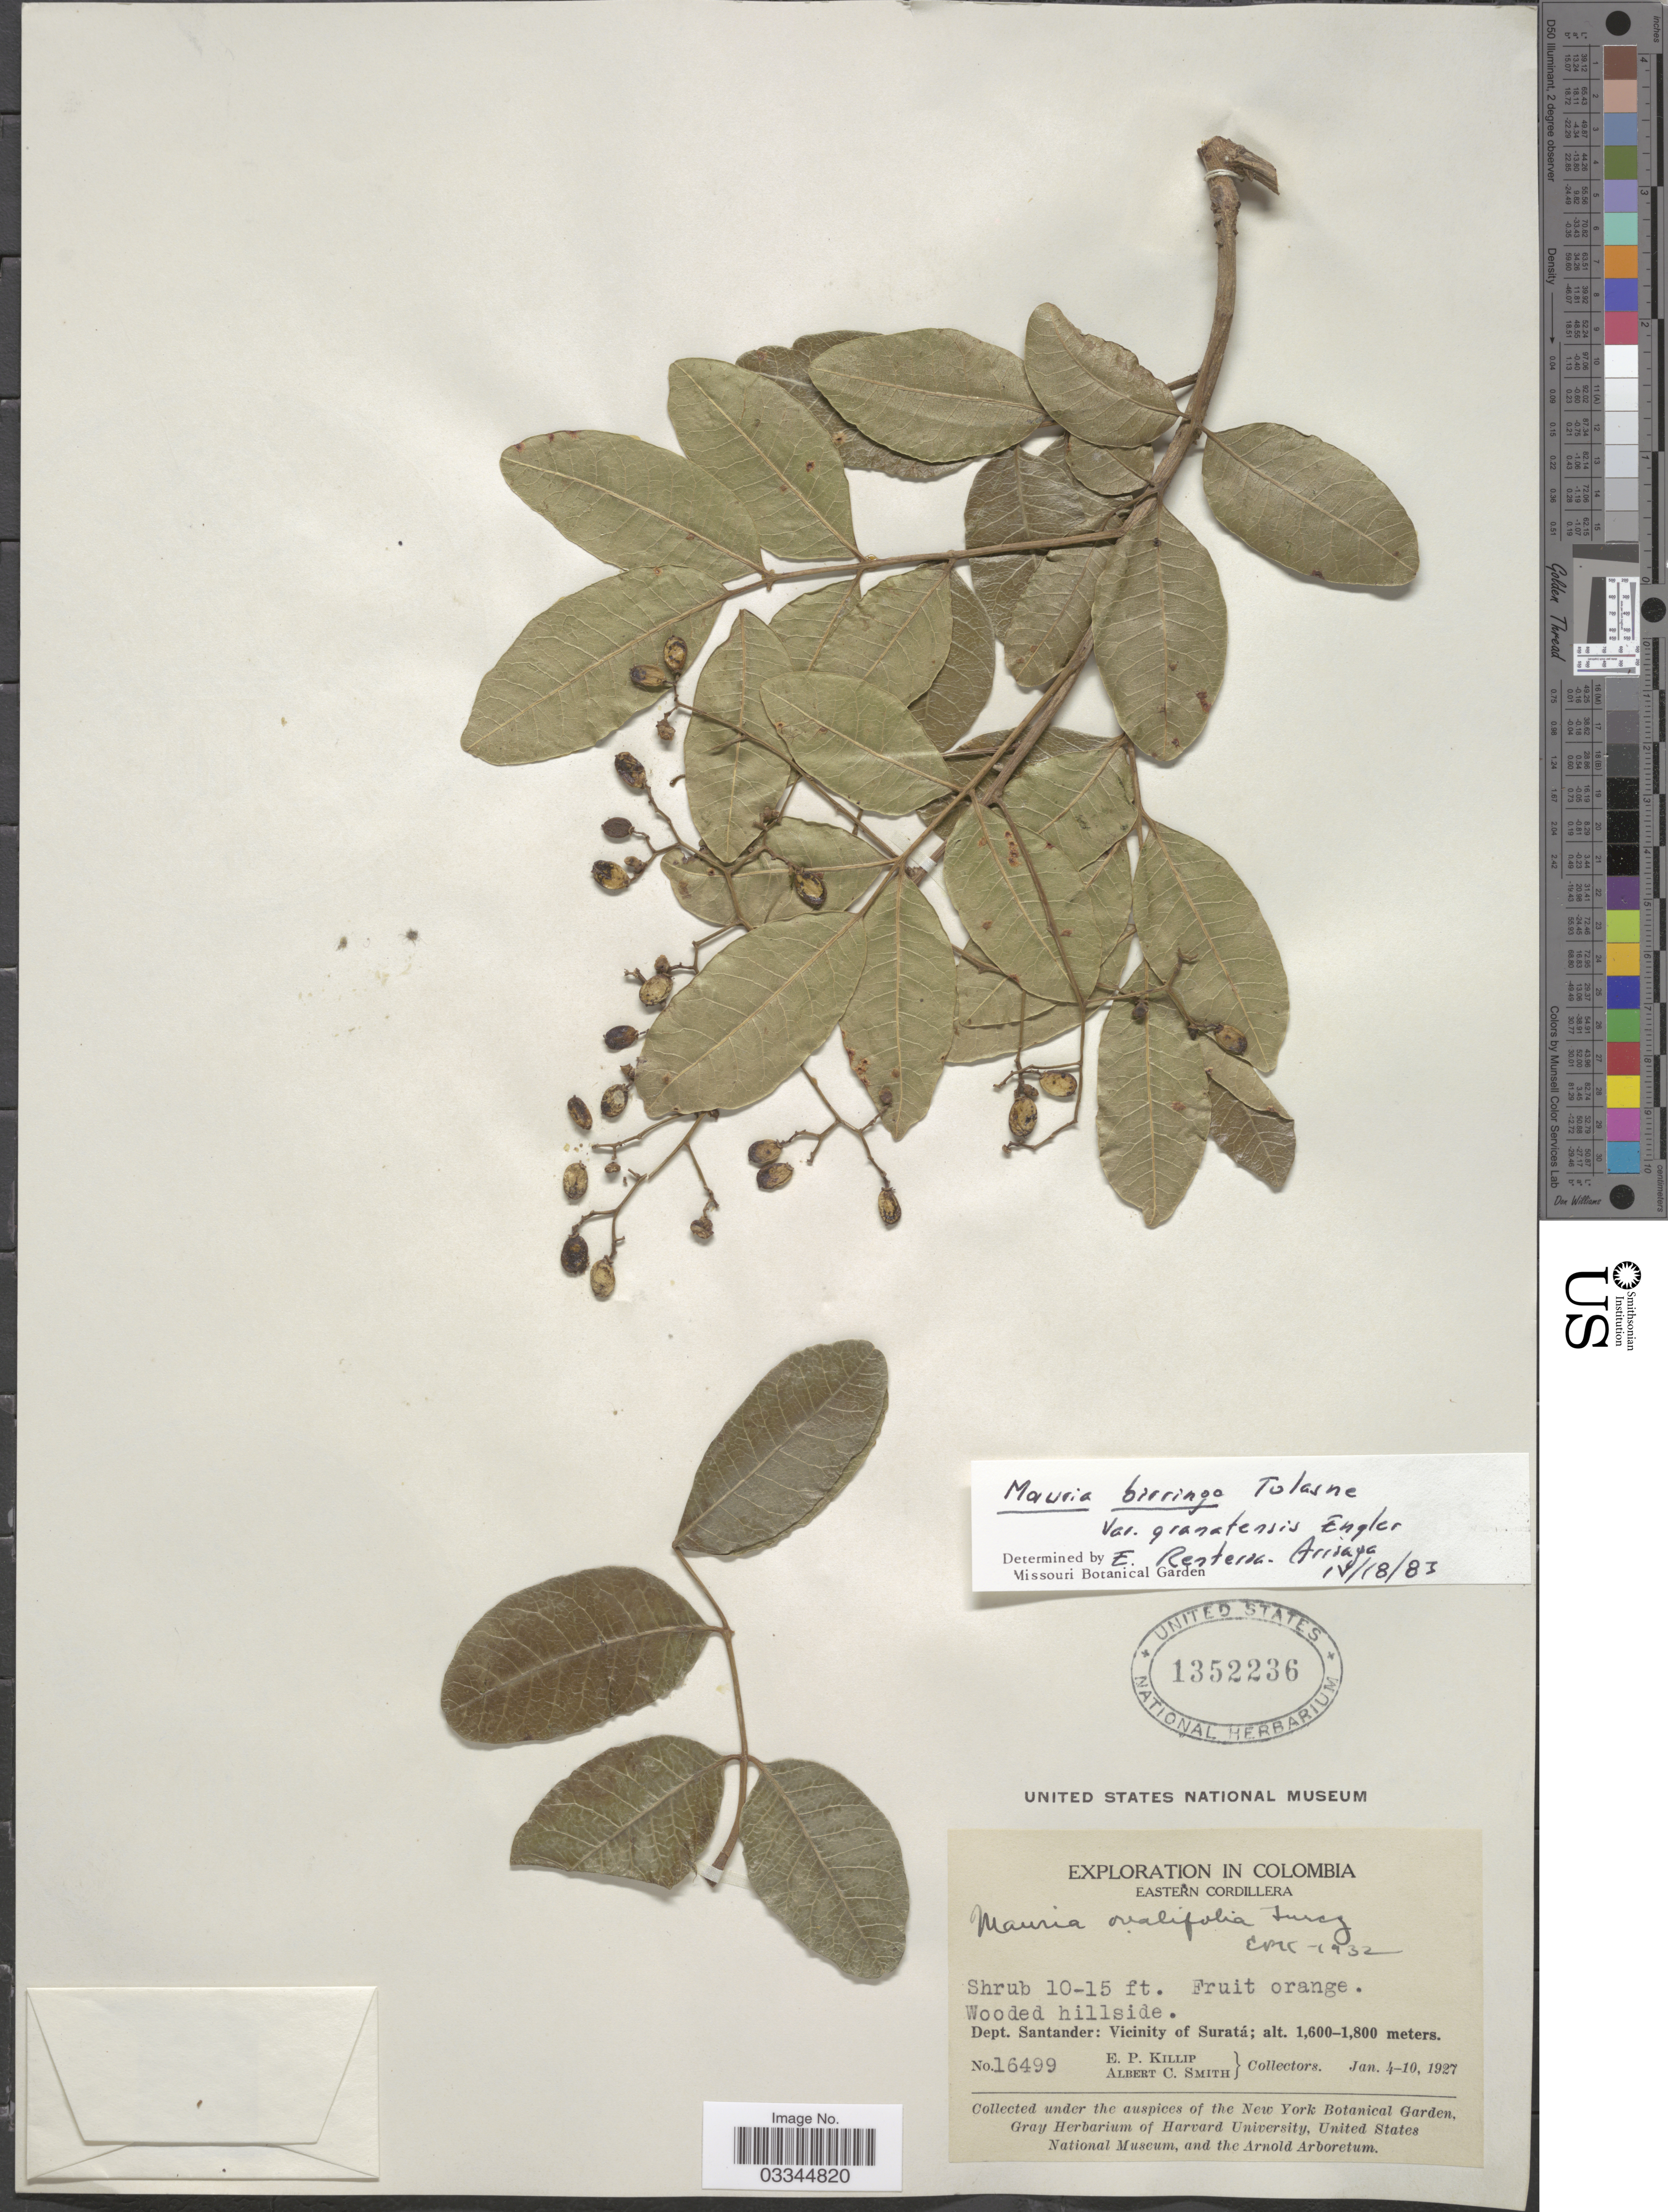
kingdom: Plantae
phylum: Tracheophyta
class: Magnoliopsida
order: Sapindales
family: Anacardiaceae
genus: Mauria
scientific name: Mauria biringo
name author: Tul.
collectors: E. P. Killip & A. C. Smith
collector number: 16499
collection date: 1927-01-04/1927-01-10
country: Colombia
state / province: Santander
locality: Dept. Santander: Vicinity of Suratá.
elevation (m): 1600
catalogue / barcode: US 1352236